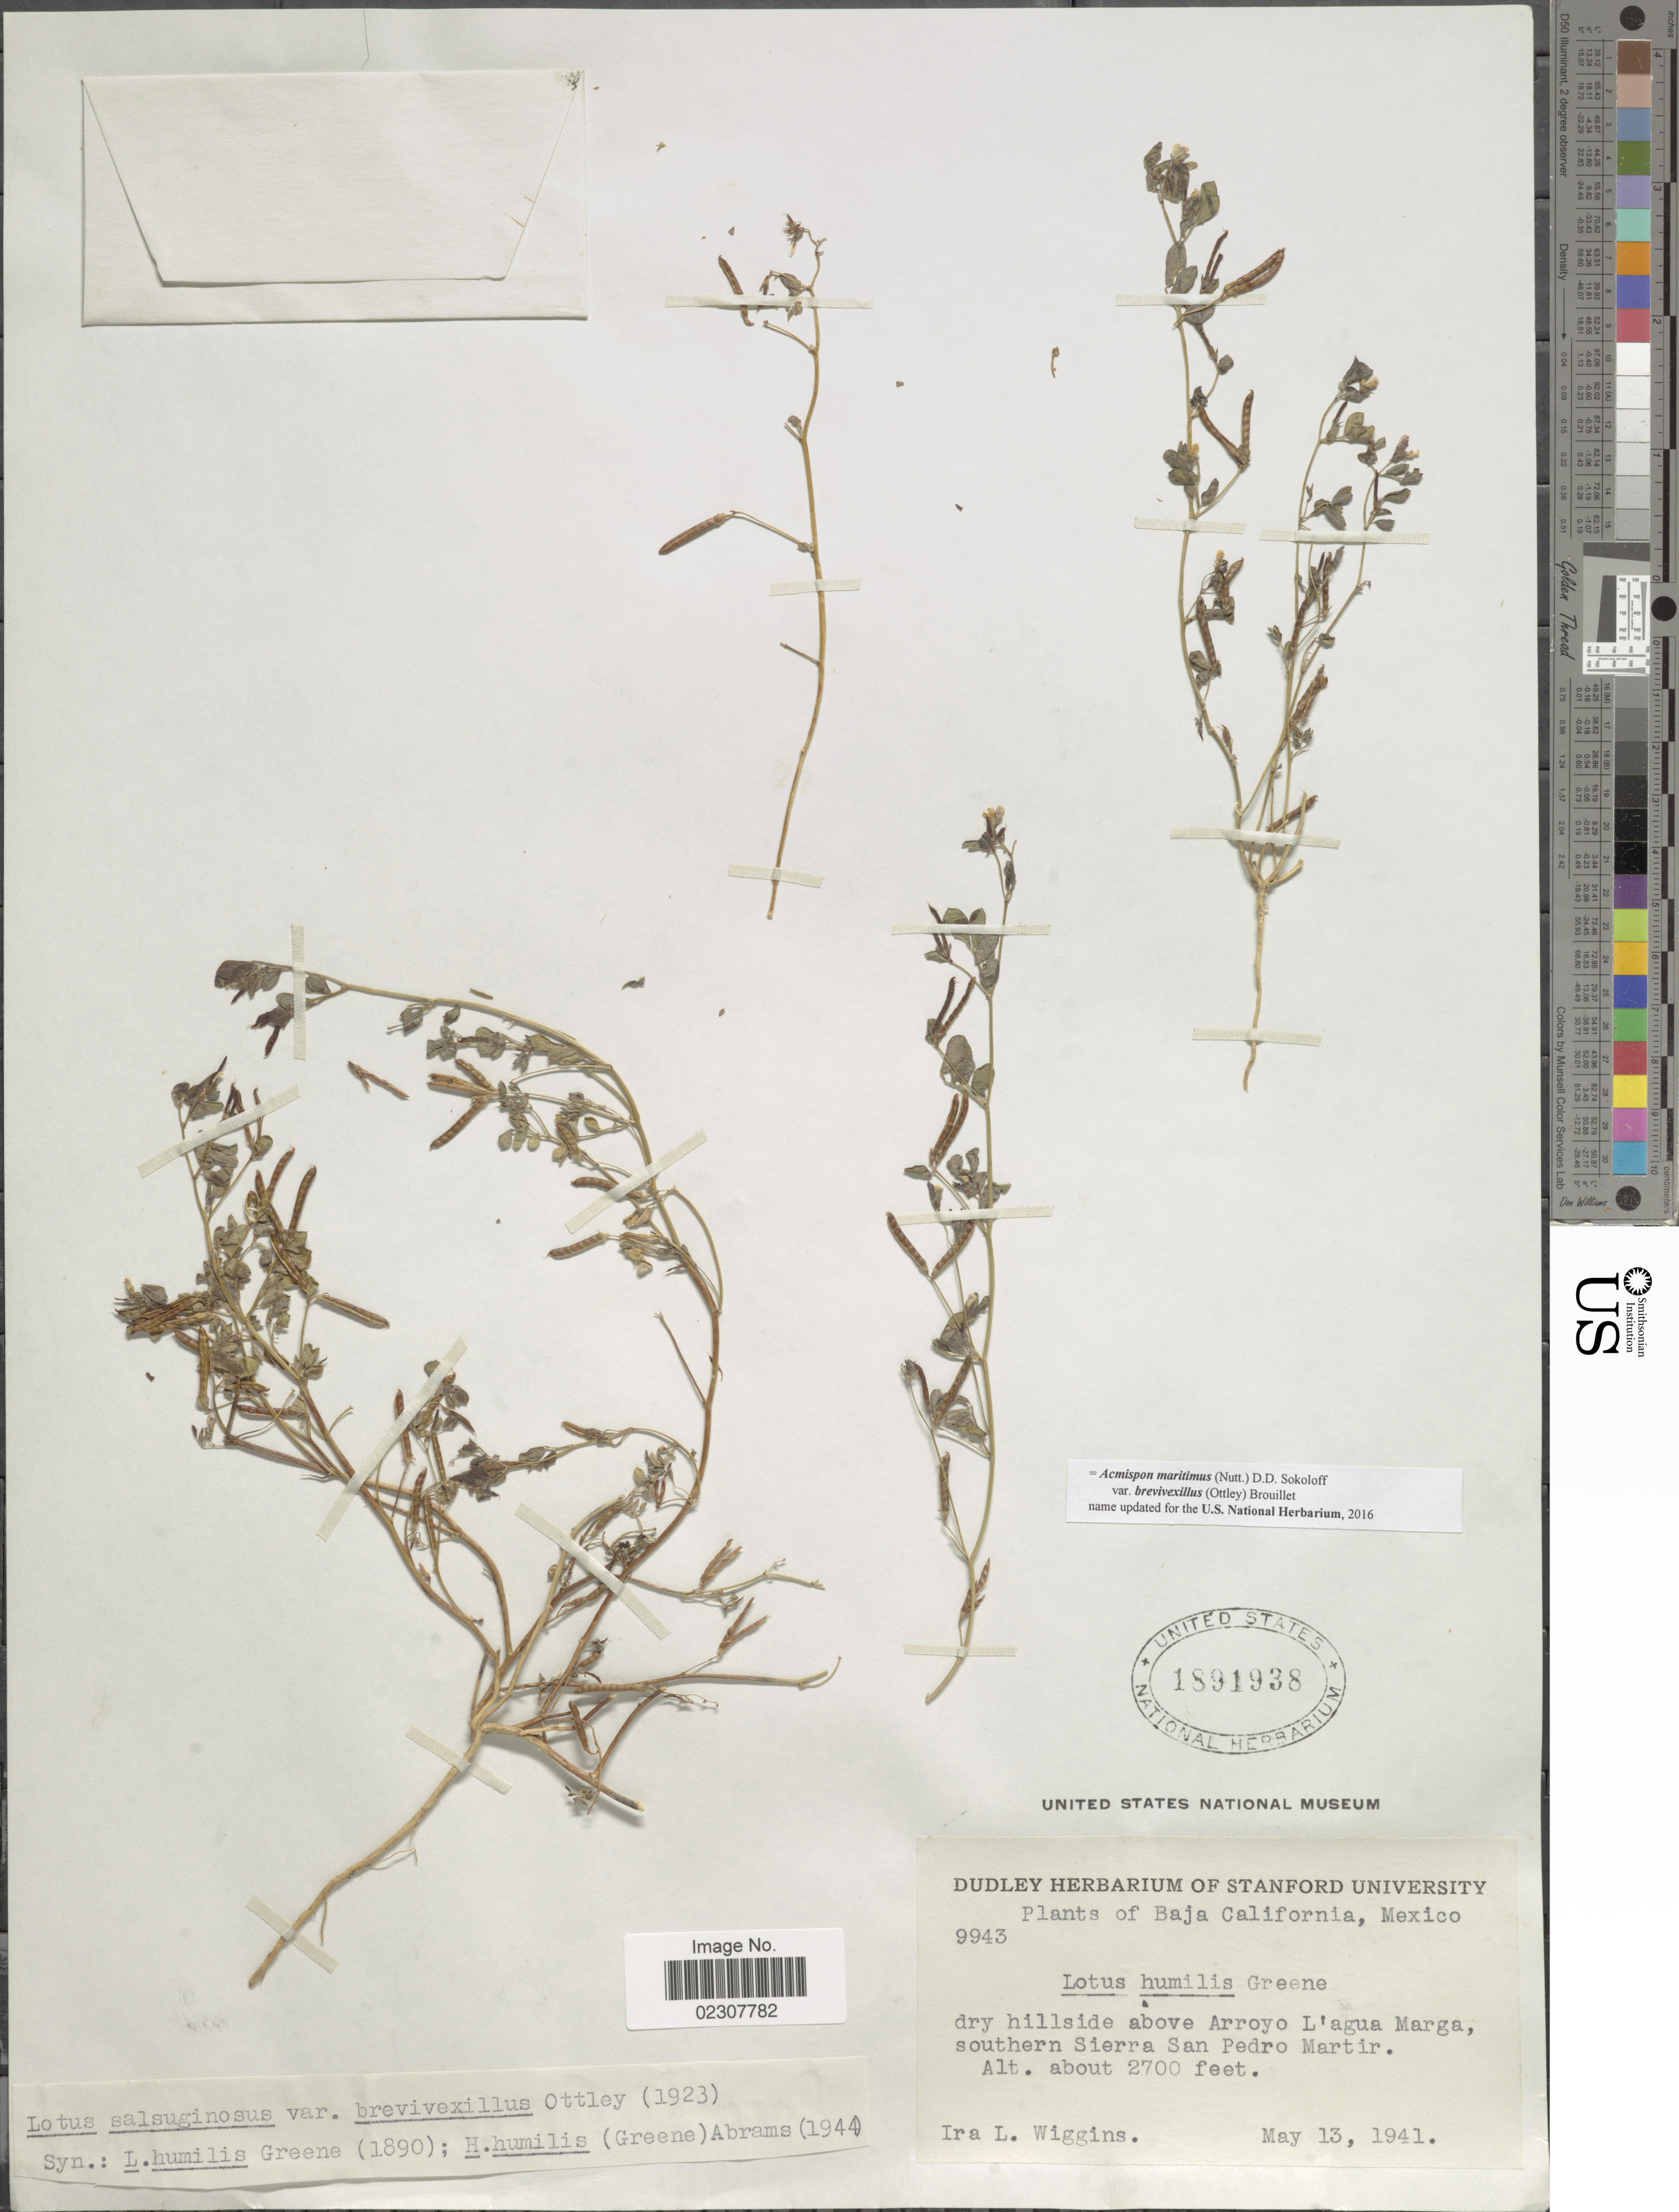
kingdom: Plantae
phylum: Tracheophyta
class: Magnoliopsida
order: Fabales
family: Fabaceae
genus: Acmispon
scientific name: Acmispon maritimus var. brevivexillus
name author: (Ottley) Brouillet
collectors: I. L. Wiggins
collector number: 9943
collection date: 1941-05-13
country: Mexico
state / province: Baja California Norte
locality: Dry hillside above Arroyo L'agua Marga, southern Sierra San Pedro Martir.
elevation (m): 823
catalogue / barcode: US 1891938